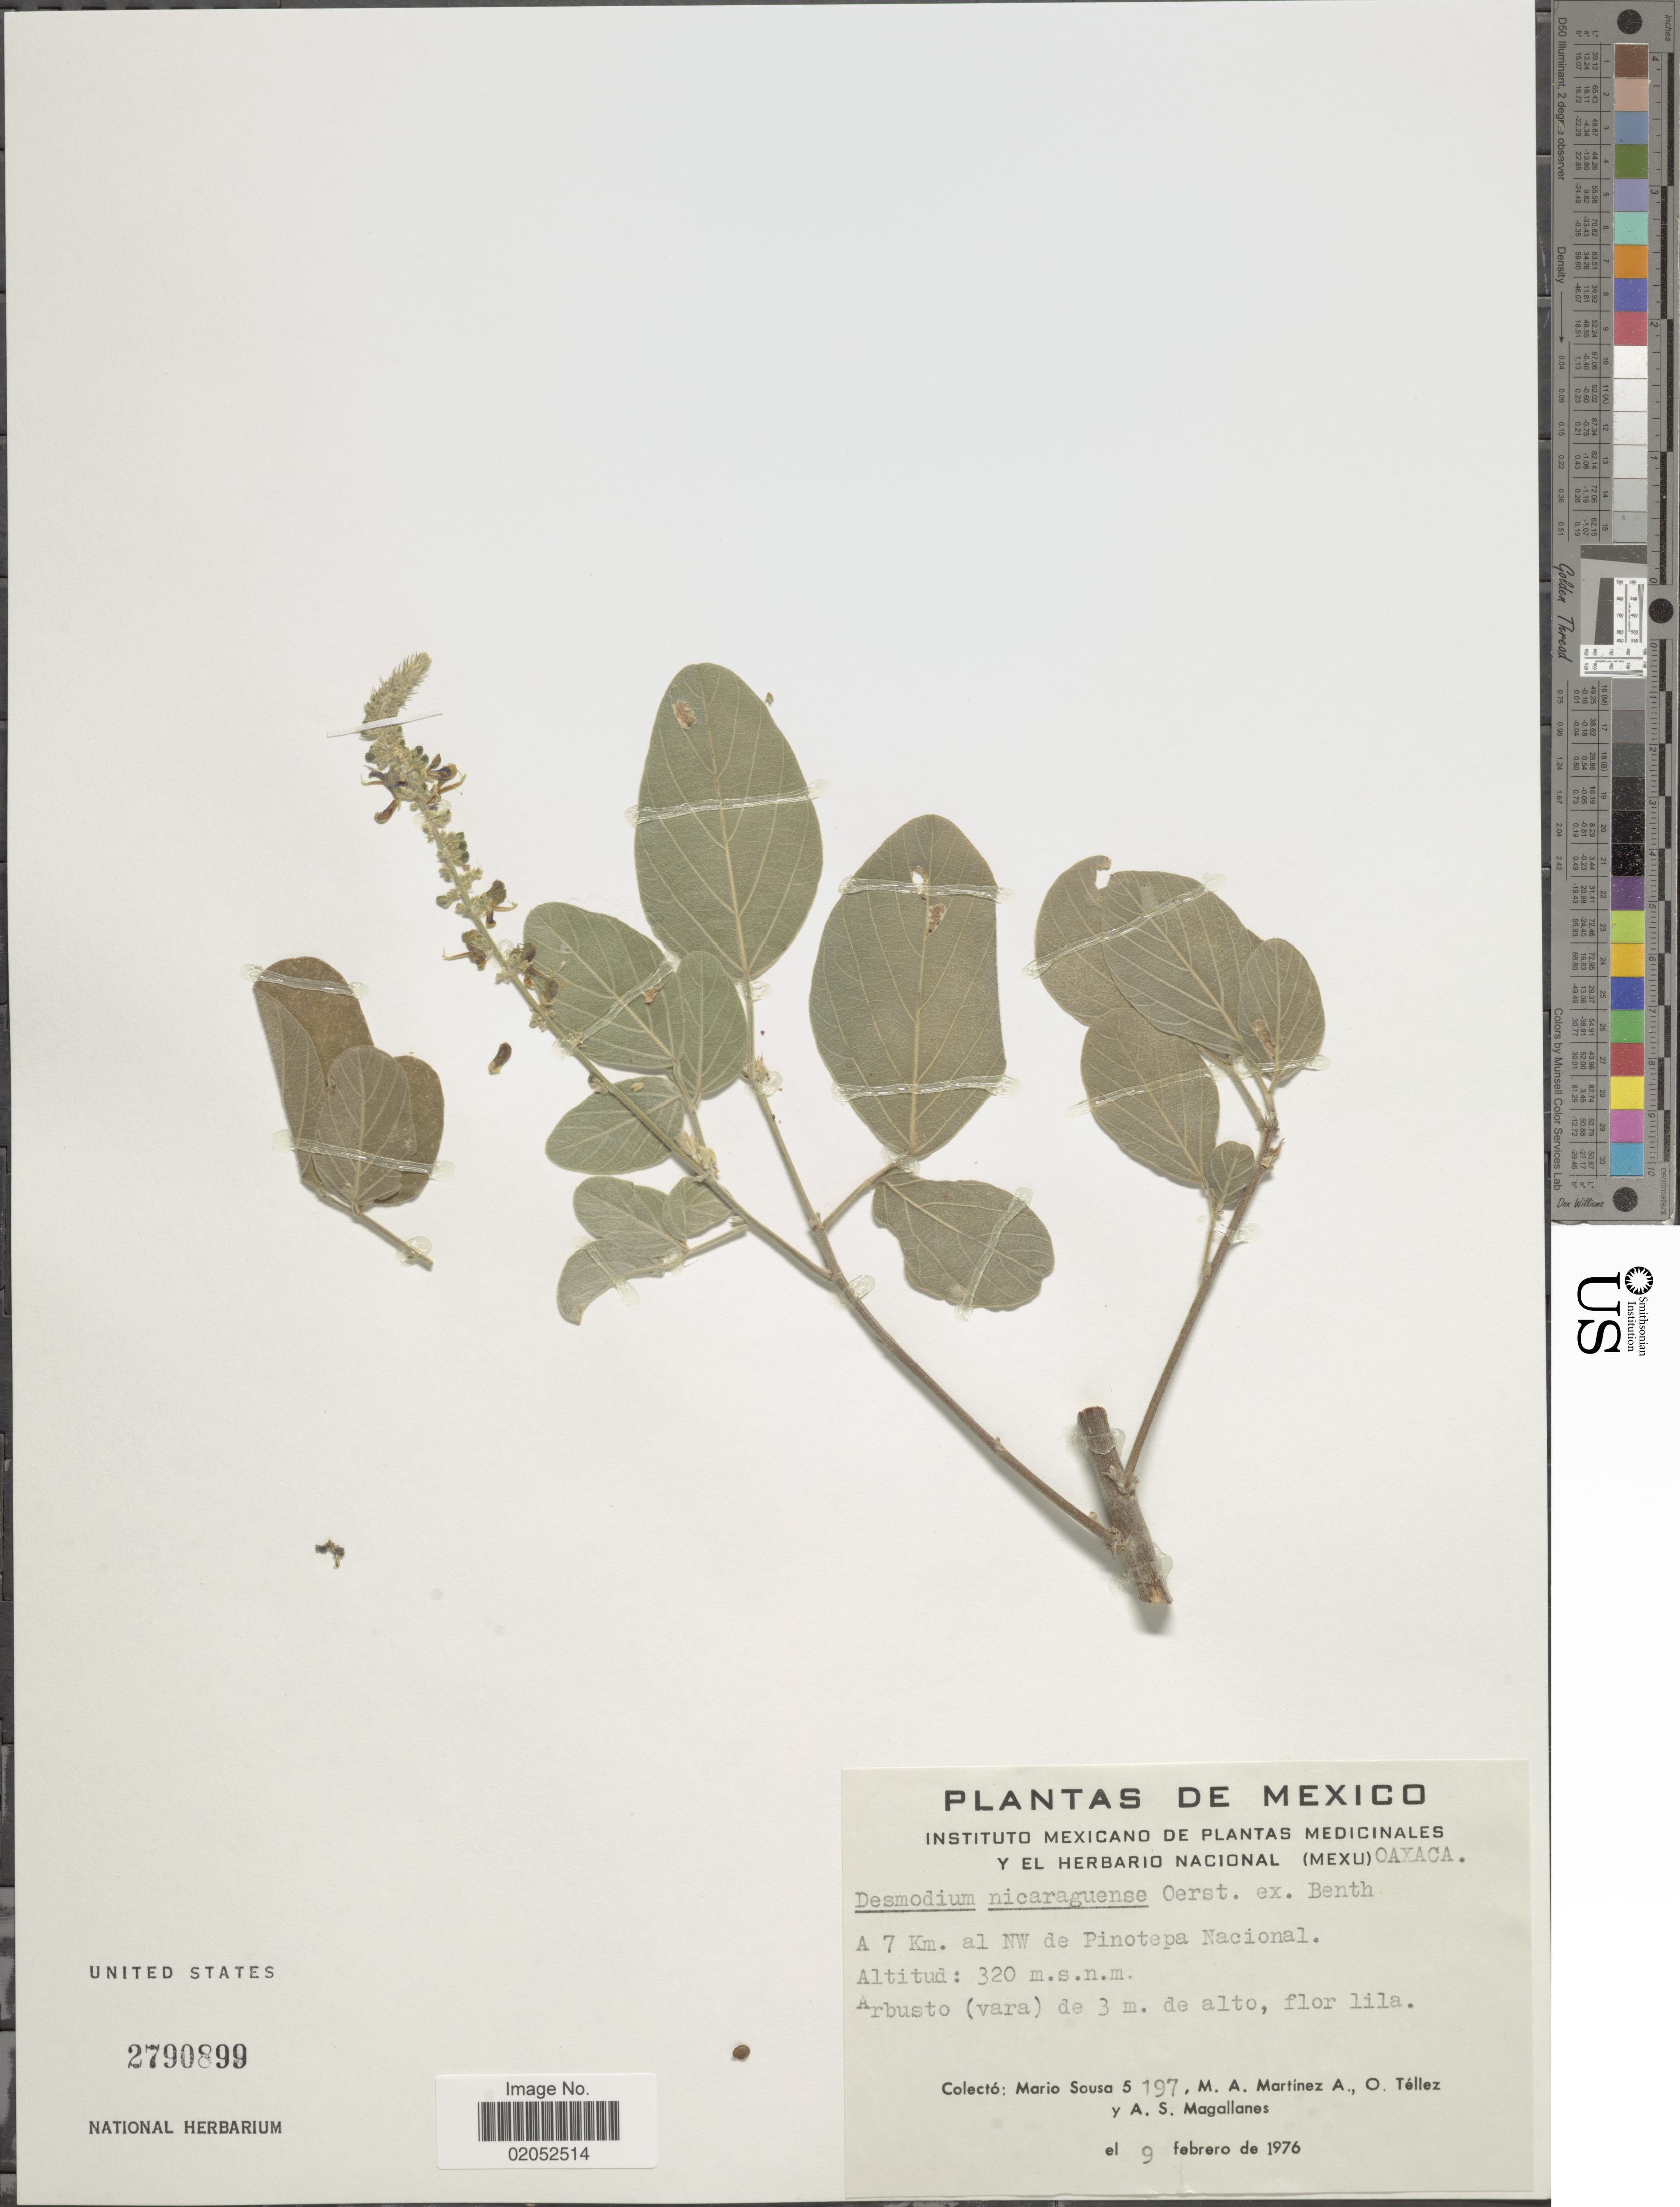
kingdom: Plantae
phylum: Tracheophyta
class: Magnoliopsida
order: Fabales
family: Fabaceae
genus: Desmodium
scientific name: Desmodium nicaraguense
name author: Oerst.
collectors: M. Sousa S., M. A. Martínez Alfaro, O. Tellez & A. Magallanes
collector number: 5197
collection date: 1976-02-09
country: Mexico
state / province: Oaxaca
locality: A 7 Km. al N de Pinotepa Nacional.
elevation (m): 320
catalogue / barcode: US 2790899